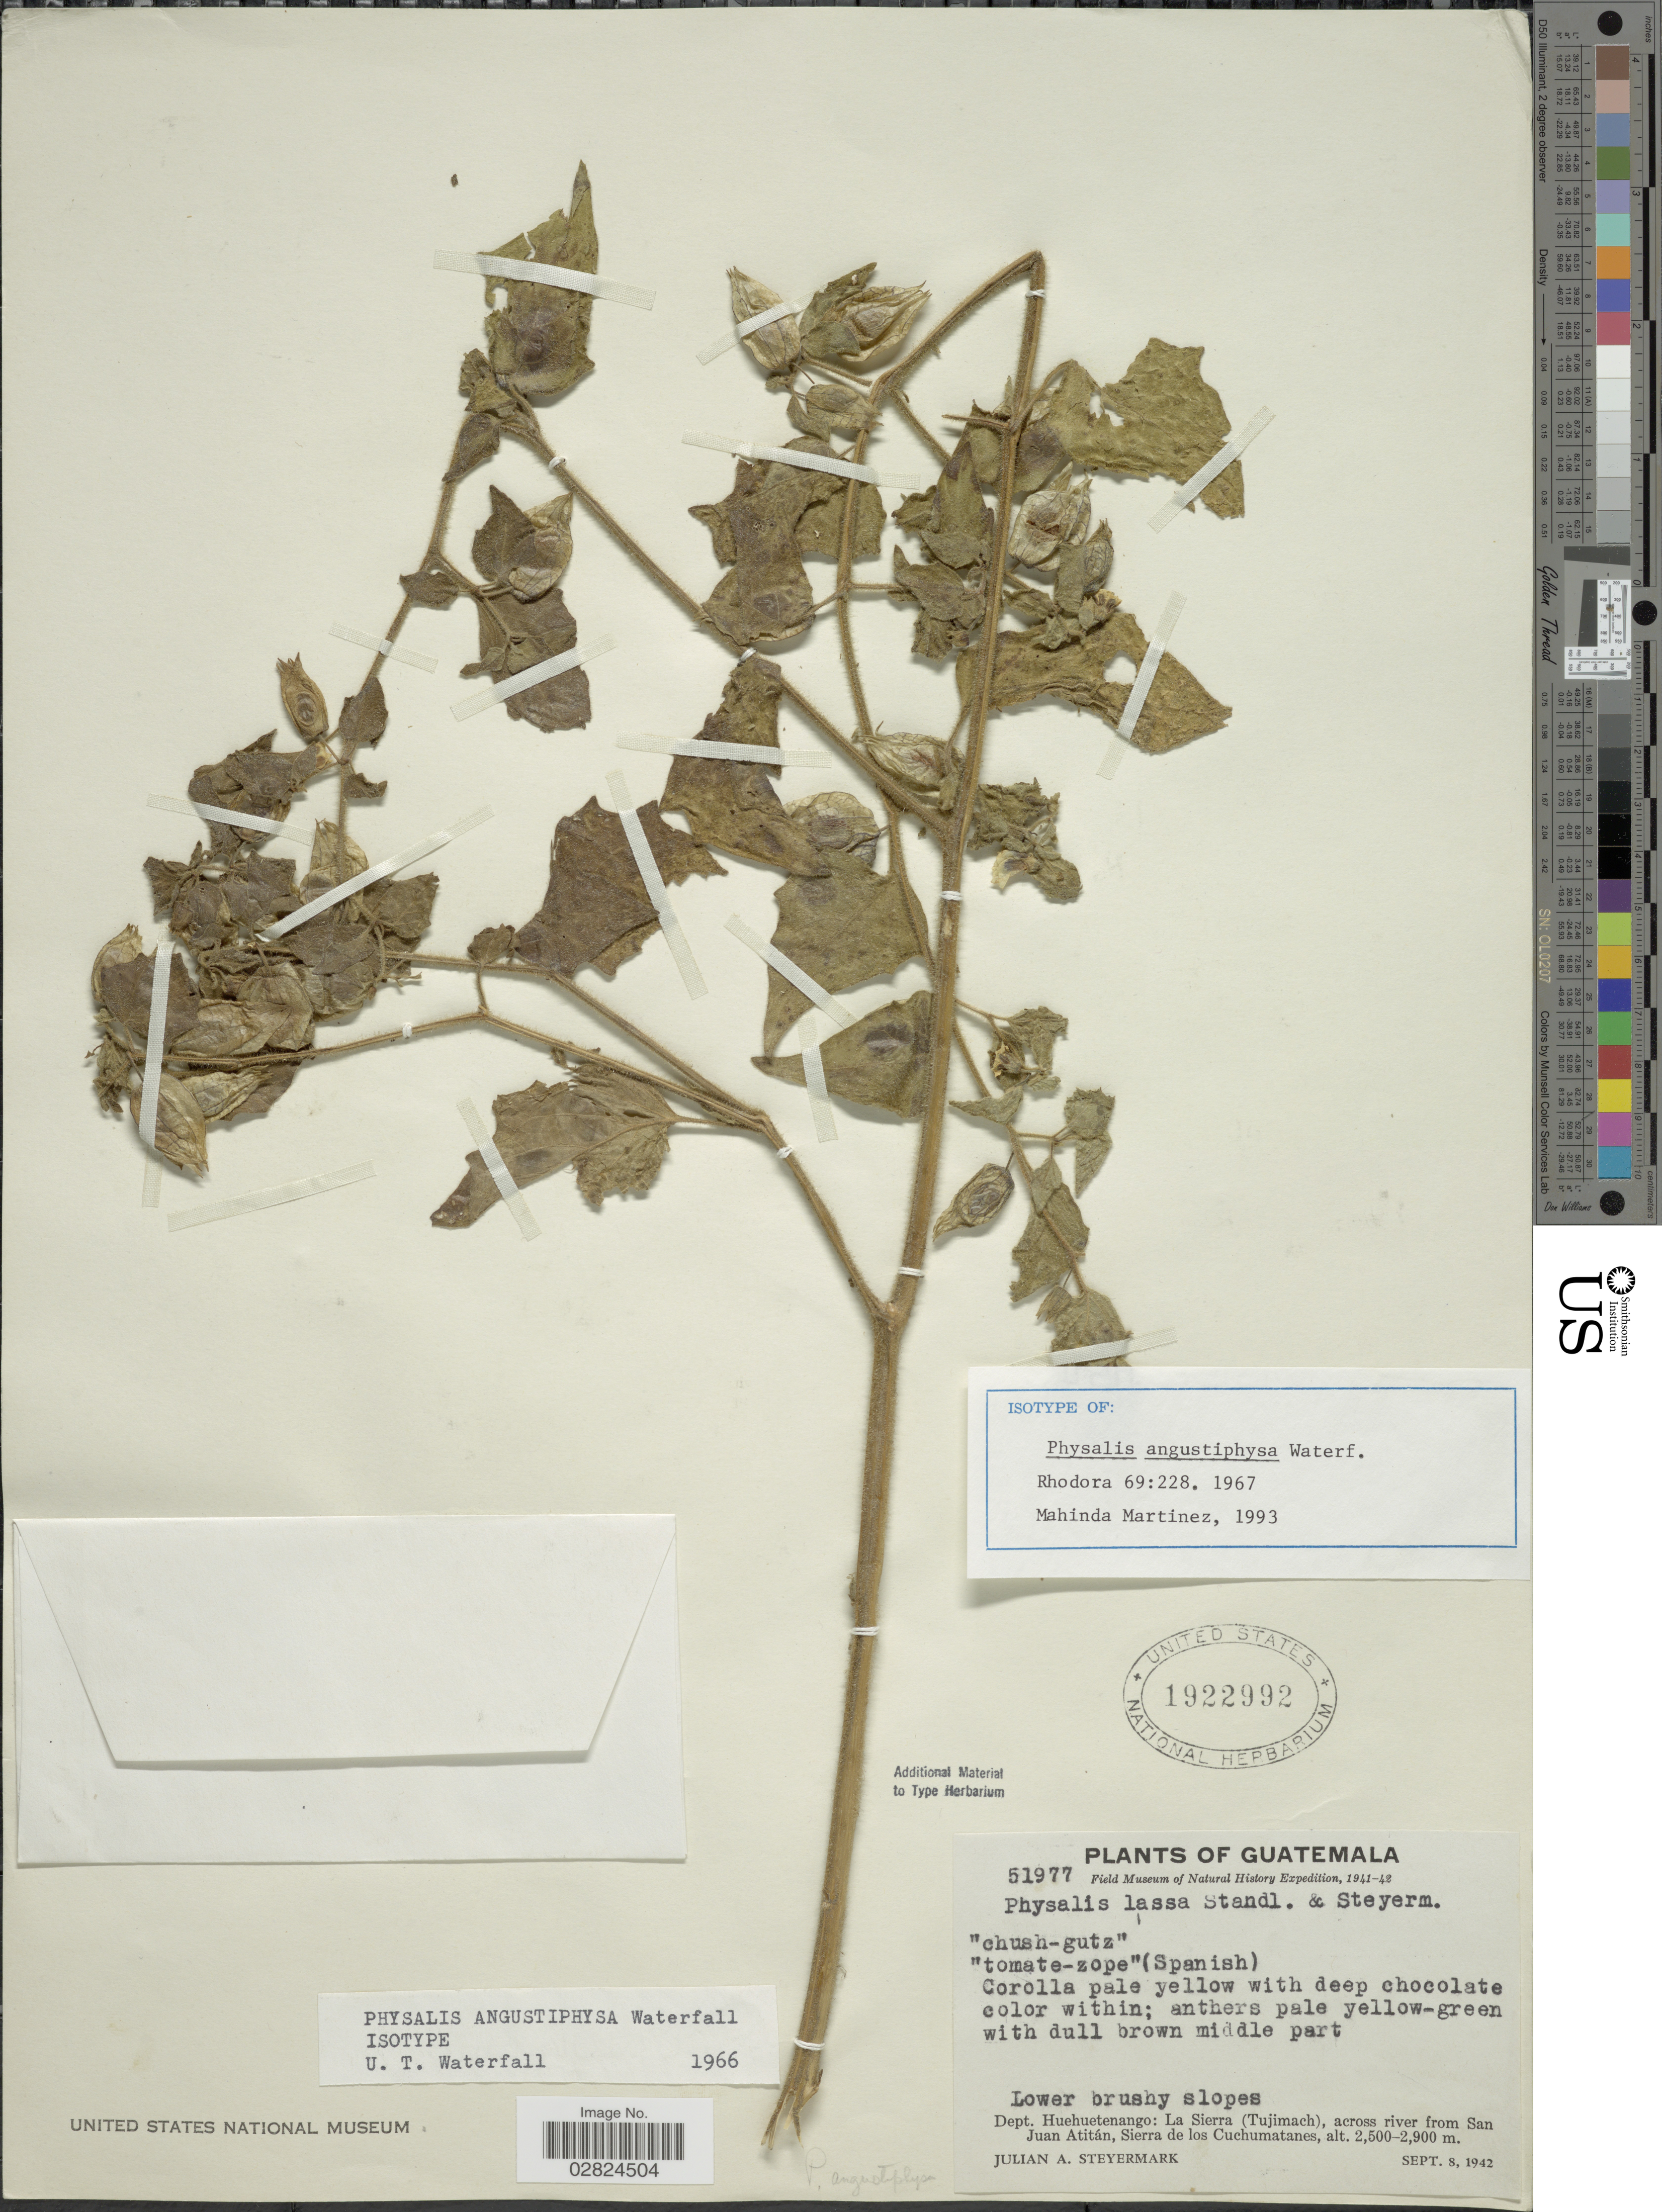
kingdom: Plantae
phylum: Tracheophyta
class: Magnoliopsida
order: Solanales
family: Solanaceae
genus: Physalis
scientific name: Physalis angustiphysa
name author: Waterf.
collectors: J. Steyermark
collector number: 51977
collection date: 1942-09-08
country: Guatemala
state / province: Huehuetenango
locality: Dept. Huehuetenango: La Sierra (Tujimach), across river from San Juan Atitán, Sierra de los Cuchumatanes.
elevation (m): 2500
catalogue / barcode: US 1922992